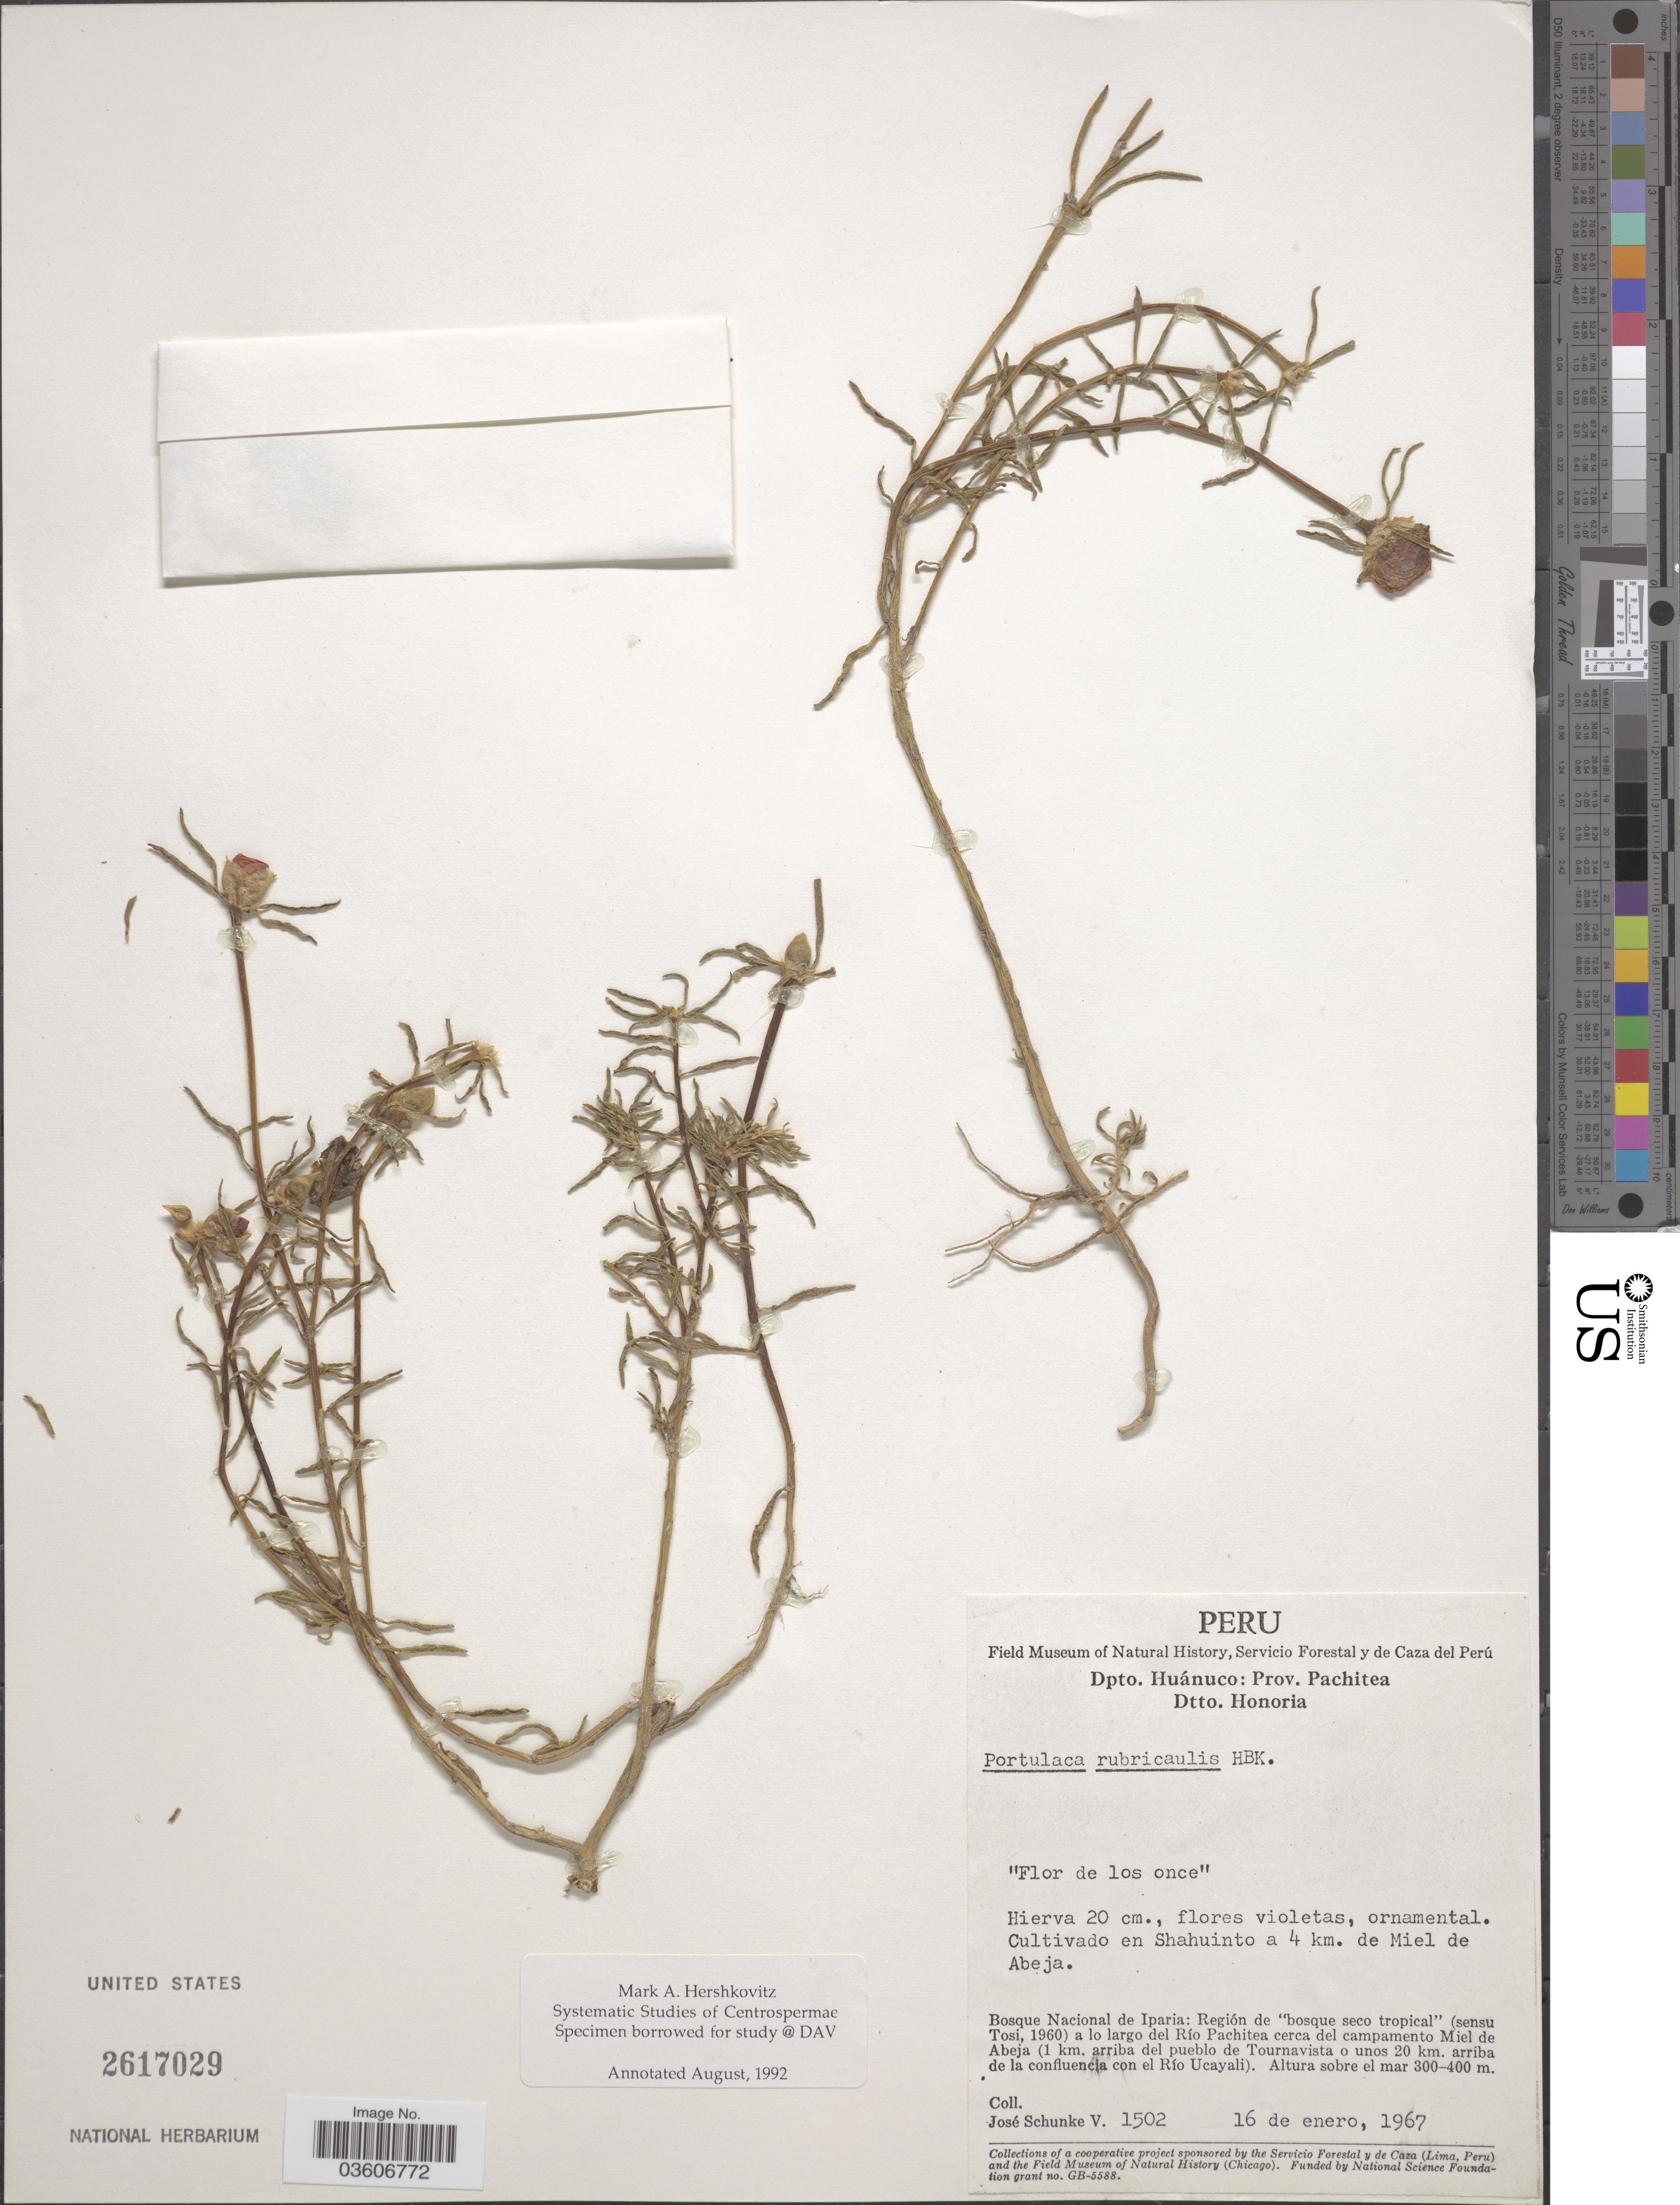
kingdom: Plantae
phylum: Tracheophyta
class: Magnoliopsida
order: Caryophyllales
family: Portulacaceae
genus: Portulaca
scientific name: Portulaca rubricaulis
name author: Kunth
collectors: J. Schunke Vigo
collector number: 1502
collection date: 1967-01-16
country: Peru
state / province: Huánuco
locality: Dpto. Huánuco: Prov. Pachitea, Dtto. Honoria. Cultivado en Shahuinto a 4 km. de Miel de Abeja. Bosque Nacional de Iparia: Región de "bosque seco tropical" (sensu Tosi, 1960) a lo largo del Río Pachitea cerca del campamento Miel de Abeja (1 km. arriba del pueblo de Tournavista o unos 20 km. arriba de la confluencia con el Río Ucayali).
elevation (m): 300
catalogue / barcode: US 2617029